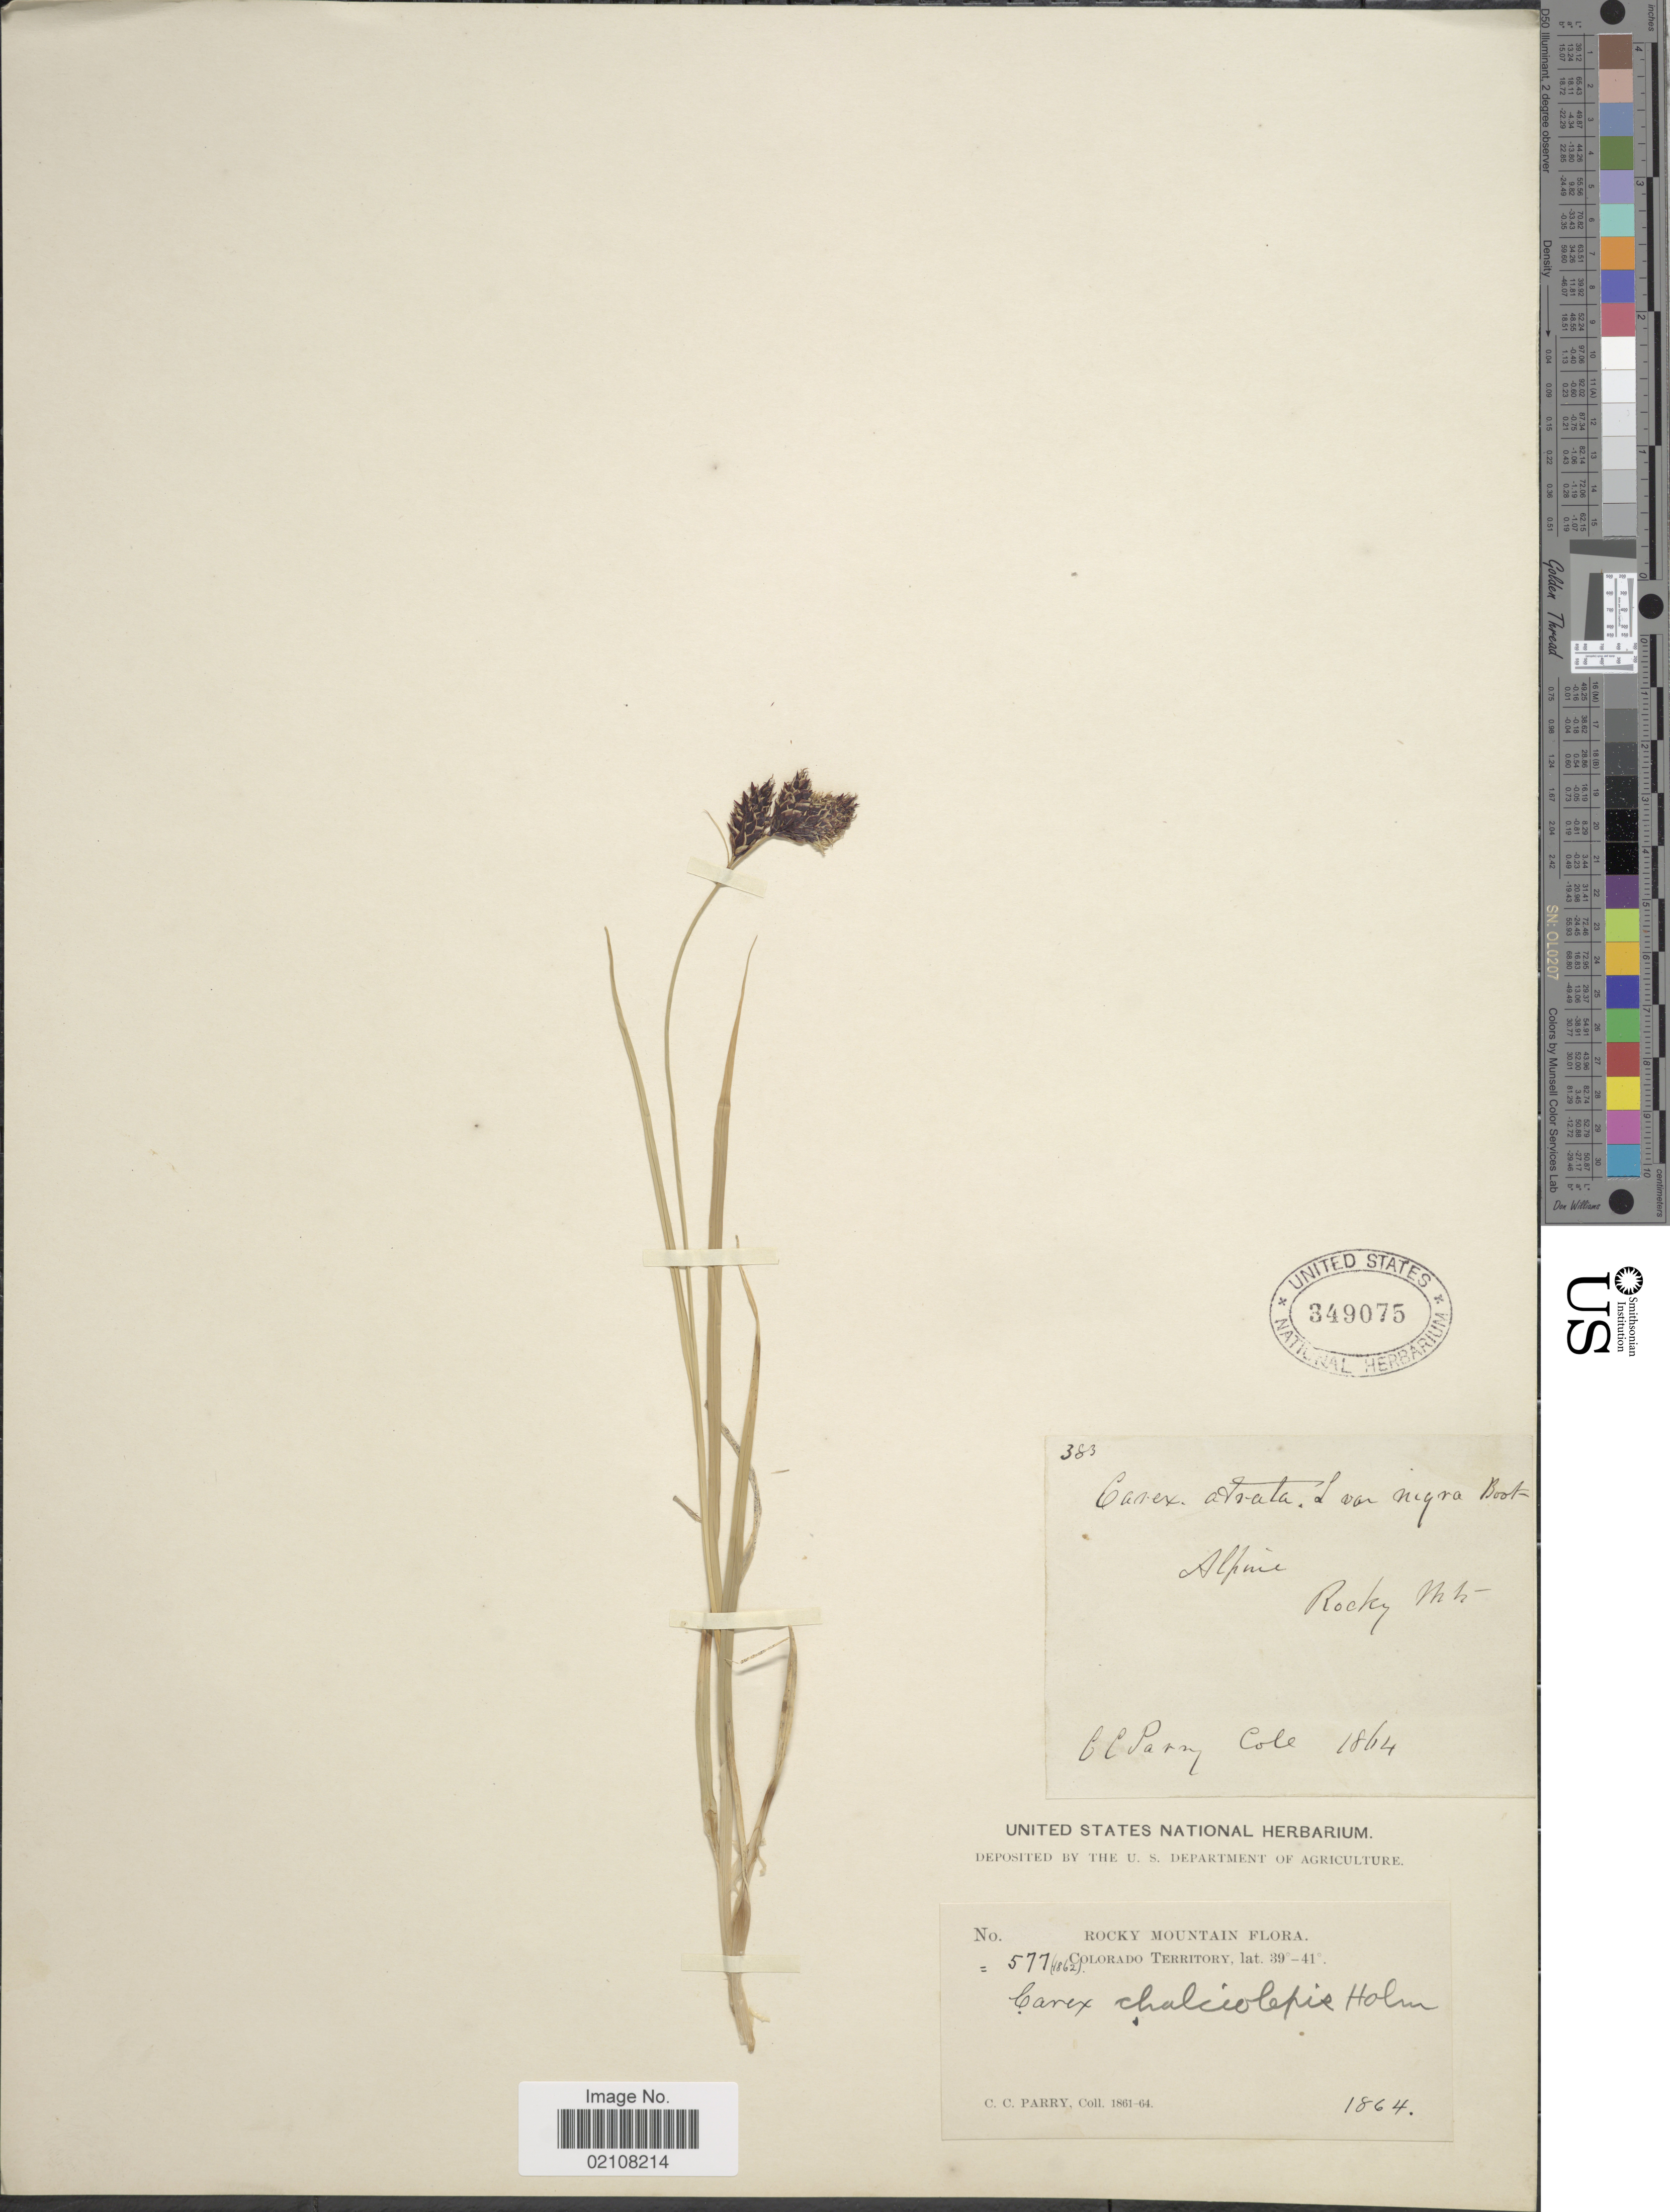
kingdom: Plantae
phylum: Tracheophyta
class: Liliopsida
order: Poales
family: Cyperaceae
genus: Carex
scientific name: Carex chalciolepis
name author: Holm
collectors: C. C. Parry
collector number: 577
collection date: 1861/1864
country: United States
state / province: Colorado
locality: Rocky Mountain, Colorado Territory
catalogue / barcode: US 349075